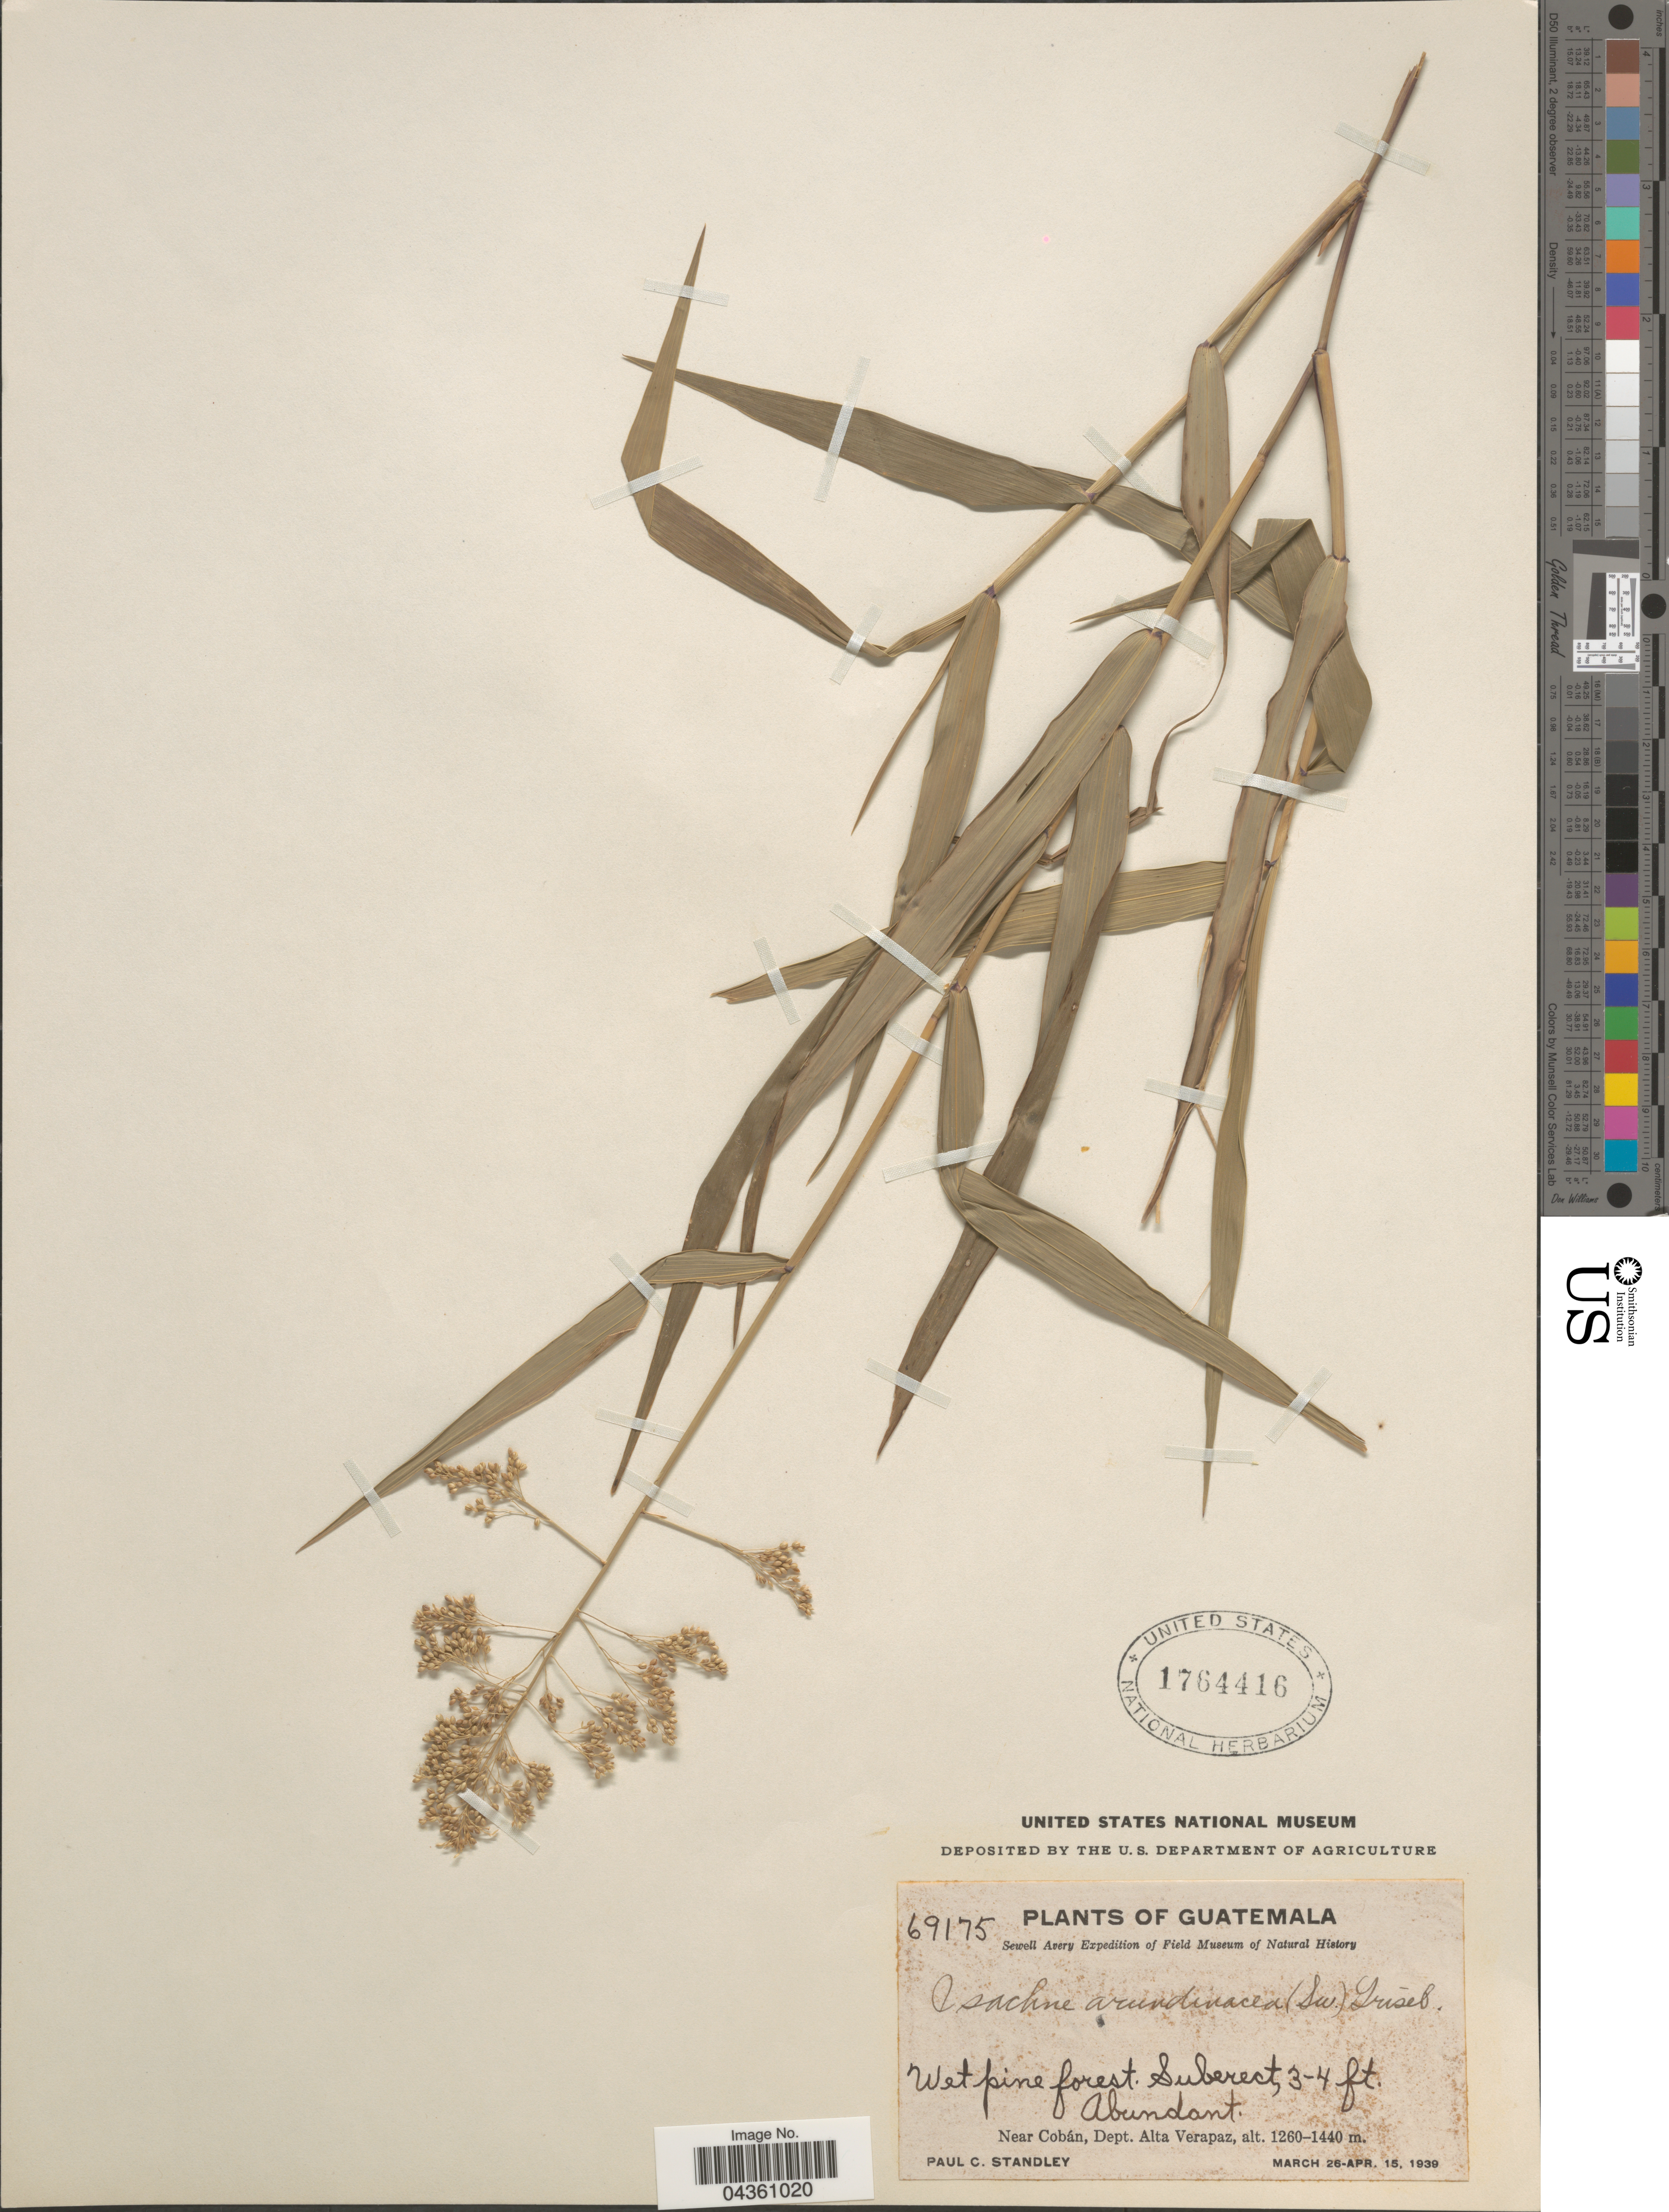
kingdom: Plantae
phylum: Tracheophyta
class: Liliopsida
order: Poales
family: Poaceae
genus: Isachne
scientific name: Isachne arundinacea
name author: (Sw.) Griseb.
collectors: P. C. Standley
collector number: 69175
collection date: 1939-03-26/1939-04-15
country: Guatemala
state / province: Alta Verapaz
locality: Sewell Avery Expedition. Near Cobán, Dept. Alta Verapaz.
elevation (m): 1260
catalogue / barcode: US 1764416